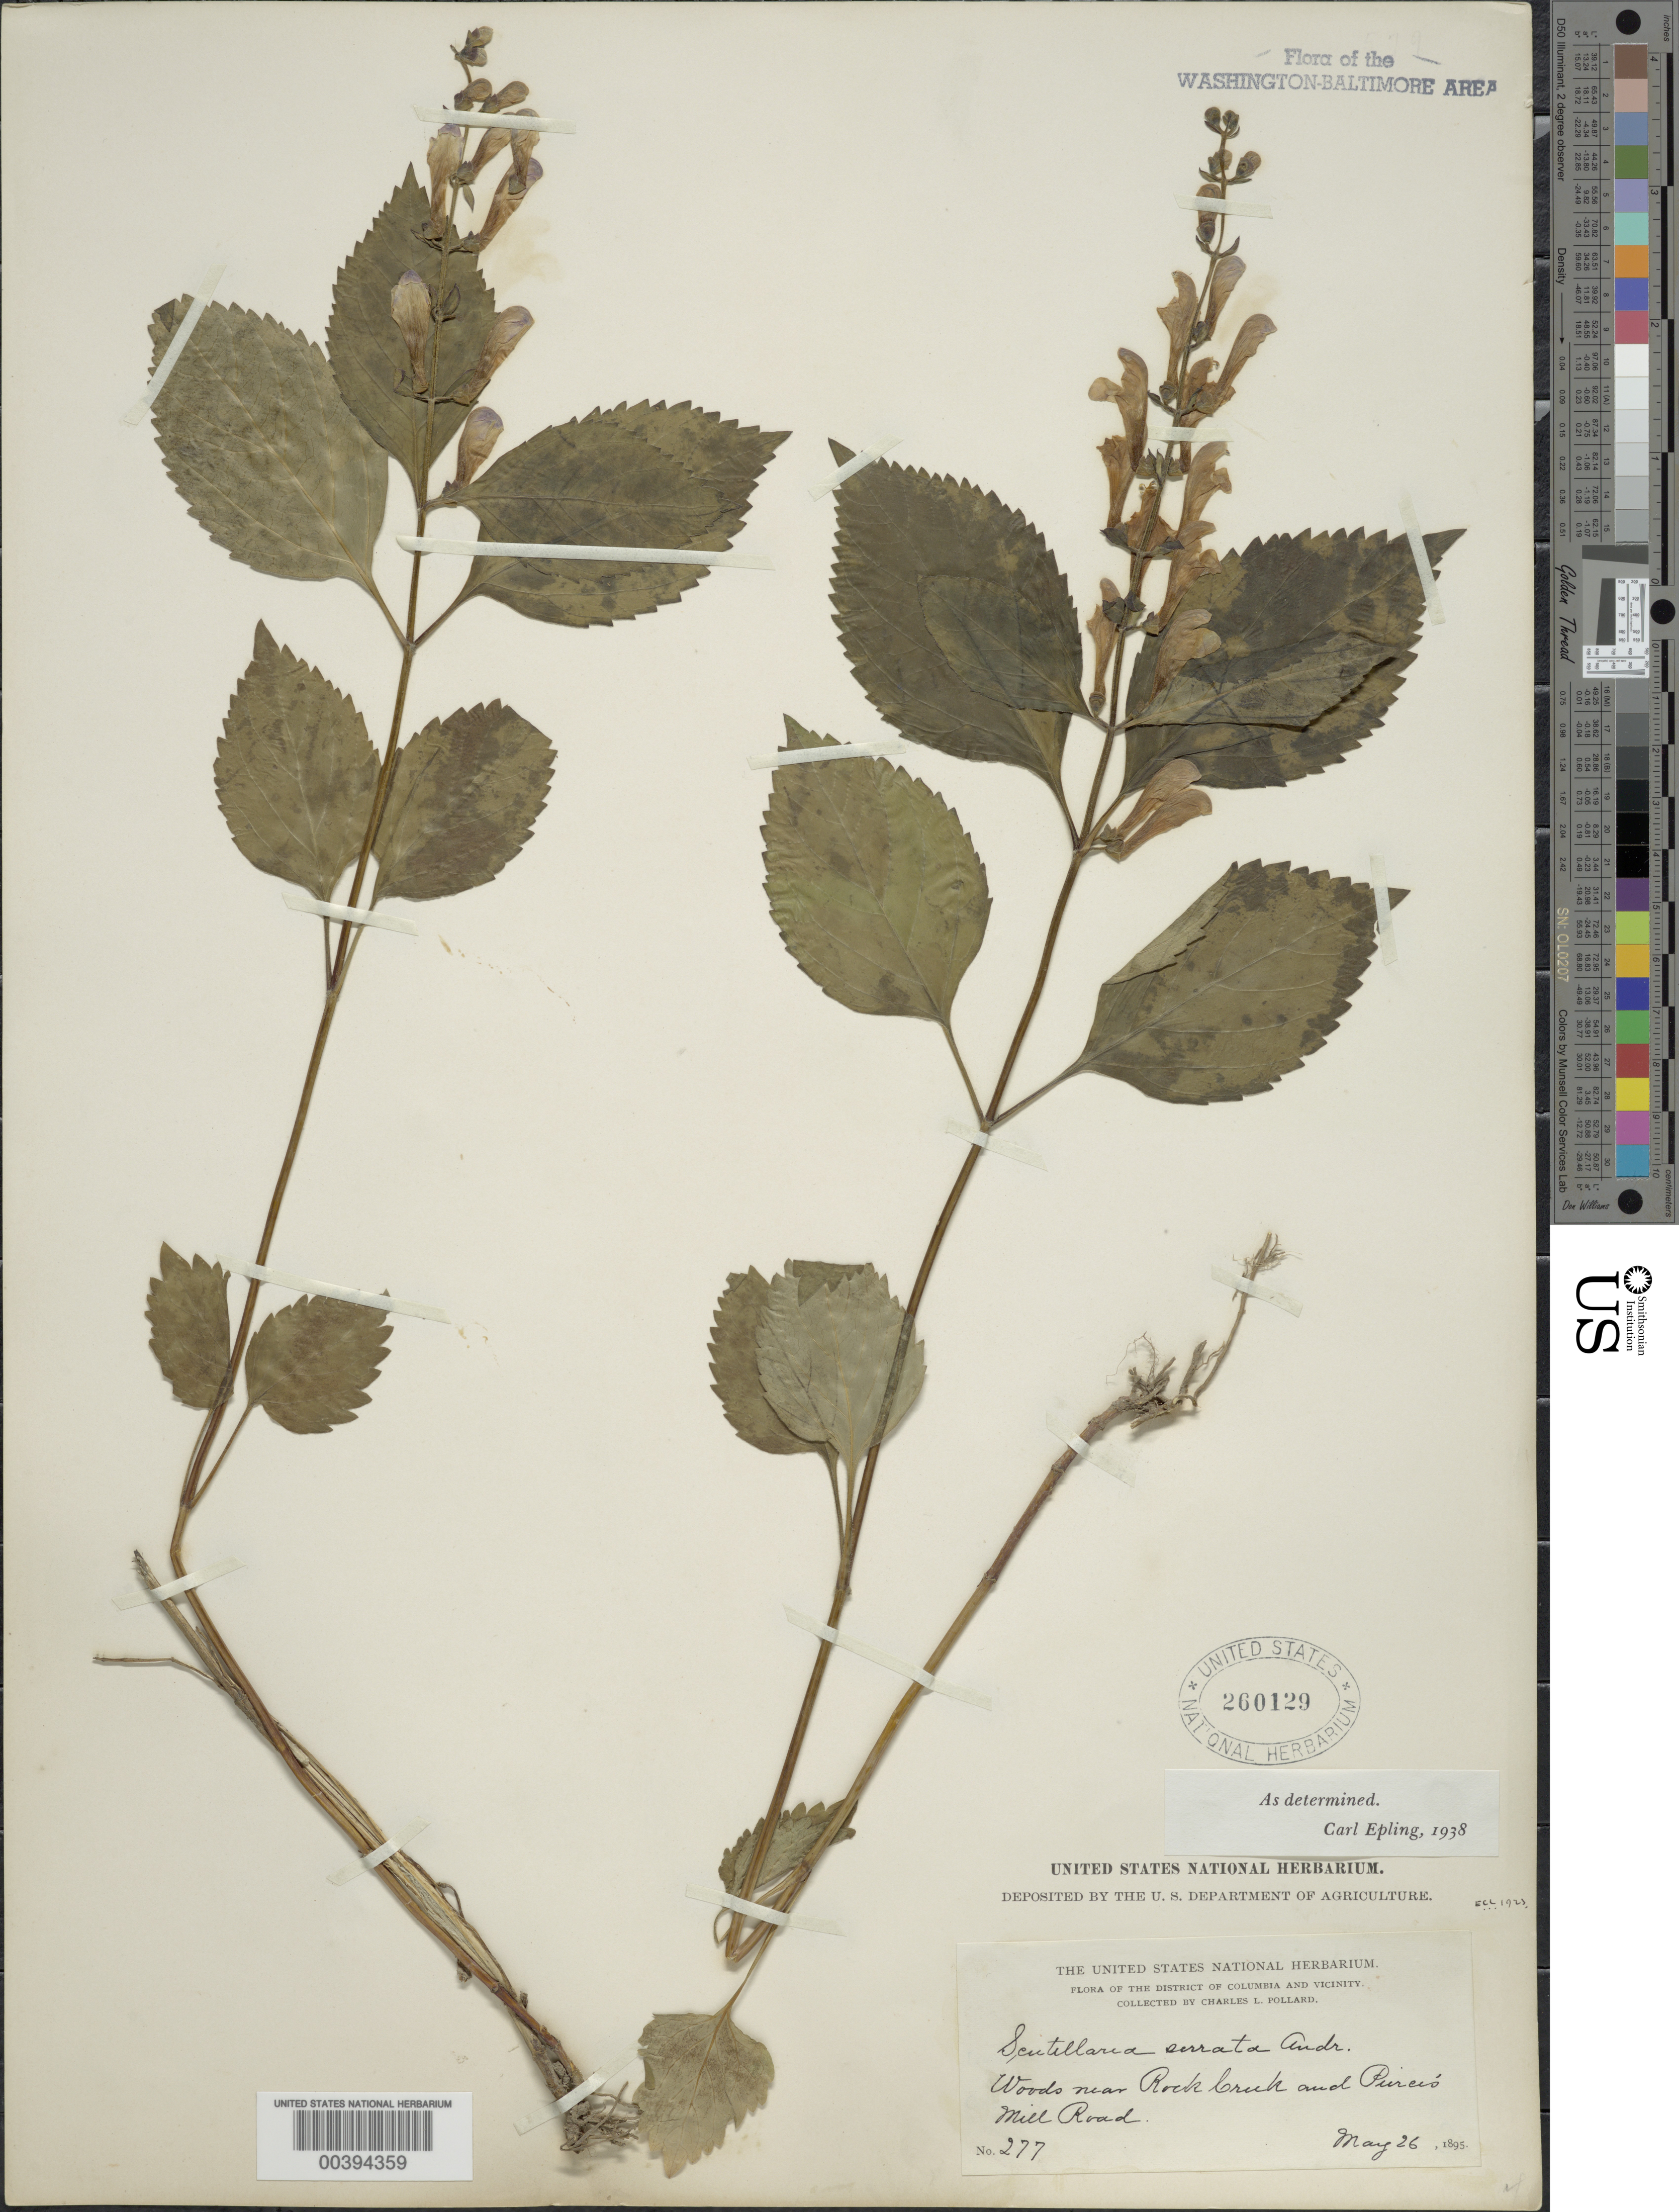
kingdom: Plantae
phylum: Tracheophyta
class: Magnoliopsida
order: Lamiales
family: Lamiaceae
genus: Scutellaria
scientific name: Scutellaria serrata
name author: Andrews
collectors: C. L. Pollard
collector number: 277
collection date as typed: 26 May 1895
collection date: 1895-05-26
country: United States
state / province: District of Columbia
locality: Near Rock Creek and Pierce's Mill Rd. Rock Creek Park and vicinity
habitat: Woods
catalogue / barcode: US 260129